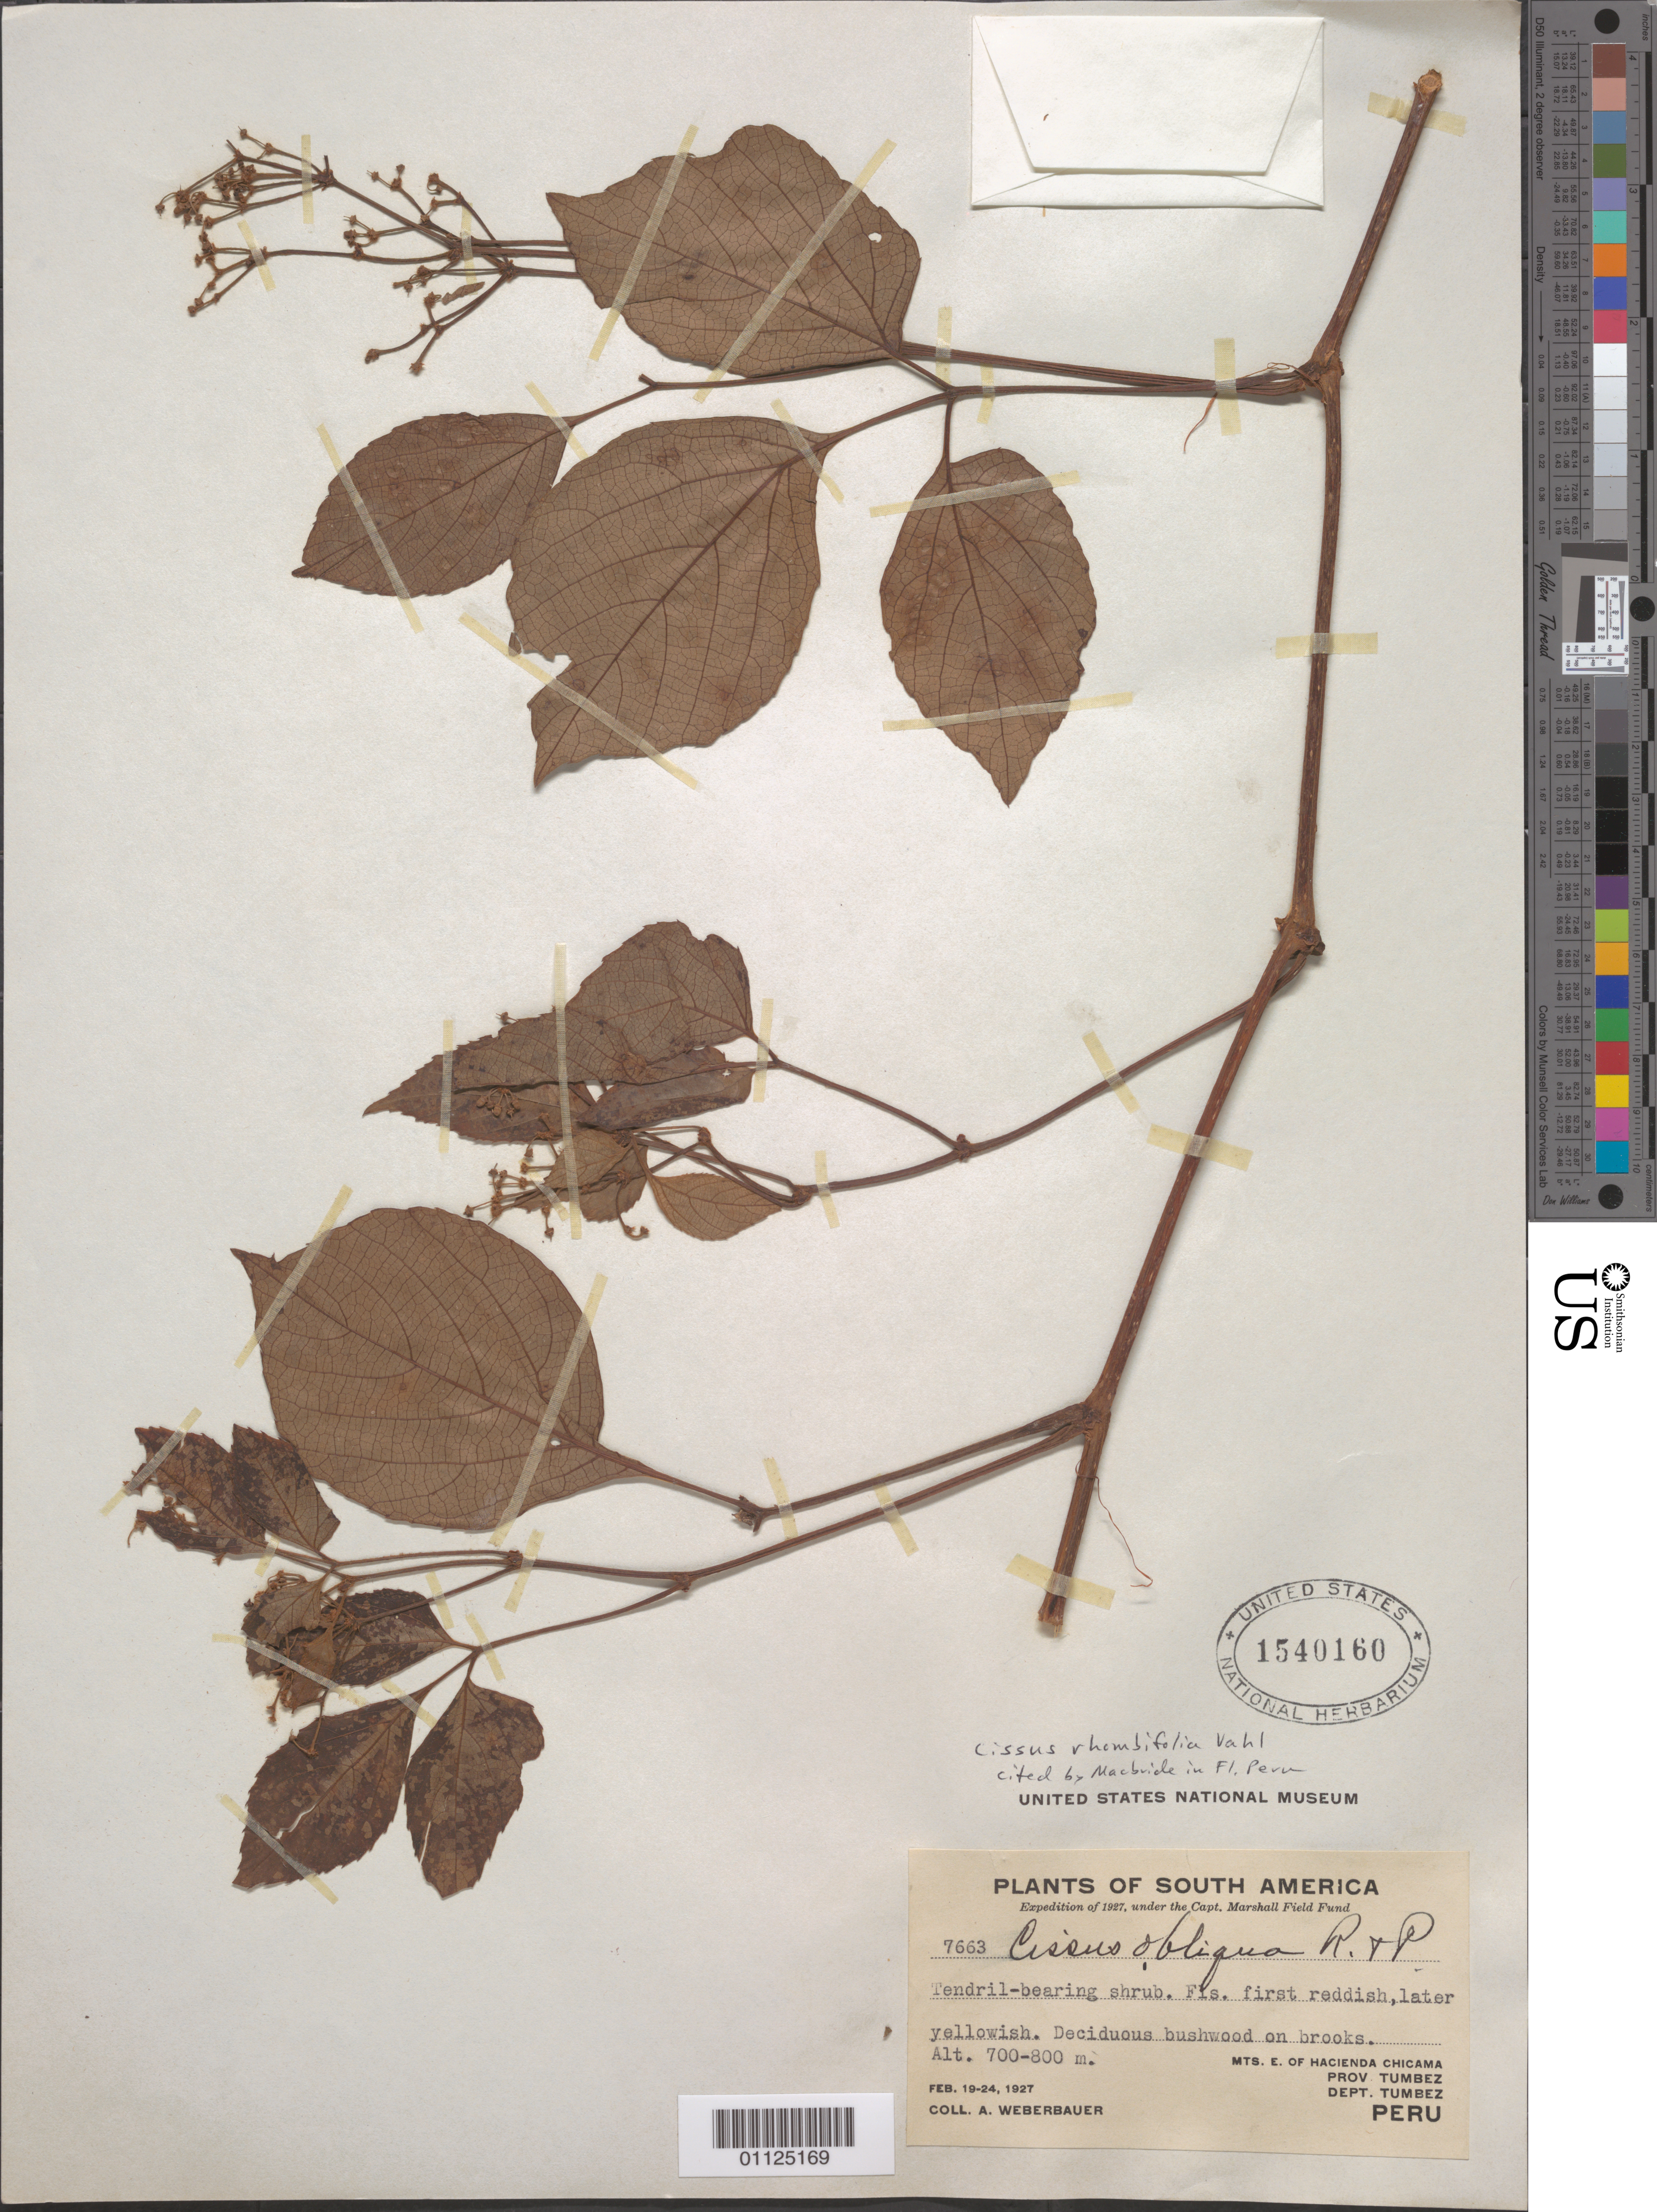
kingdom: Plantae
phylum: Tracheophyta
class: Magnoliopsida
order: Vitales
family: Vitaceae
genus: Cissus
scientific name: Cissus obliqua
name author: Ruiz & Pav.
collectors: A. Weberbauer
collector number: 7663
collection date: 1927-02-19/1927-02-24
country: Peru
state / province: Tumbes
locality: Dept. Tumbes. Mts E of Hacienda Chicama.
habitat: Tendril-bearing shrub. Deciduous bushwood on brooks.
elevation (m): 700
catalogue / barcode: US 1540160